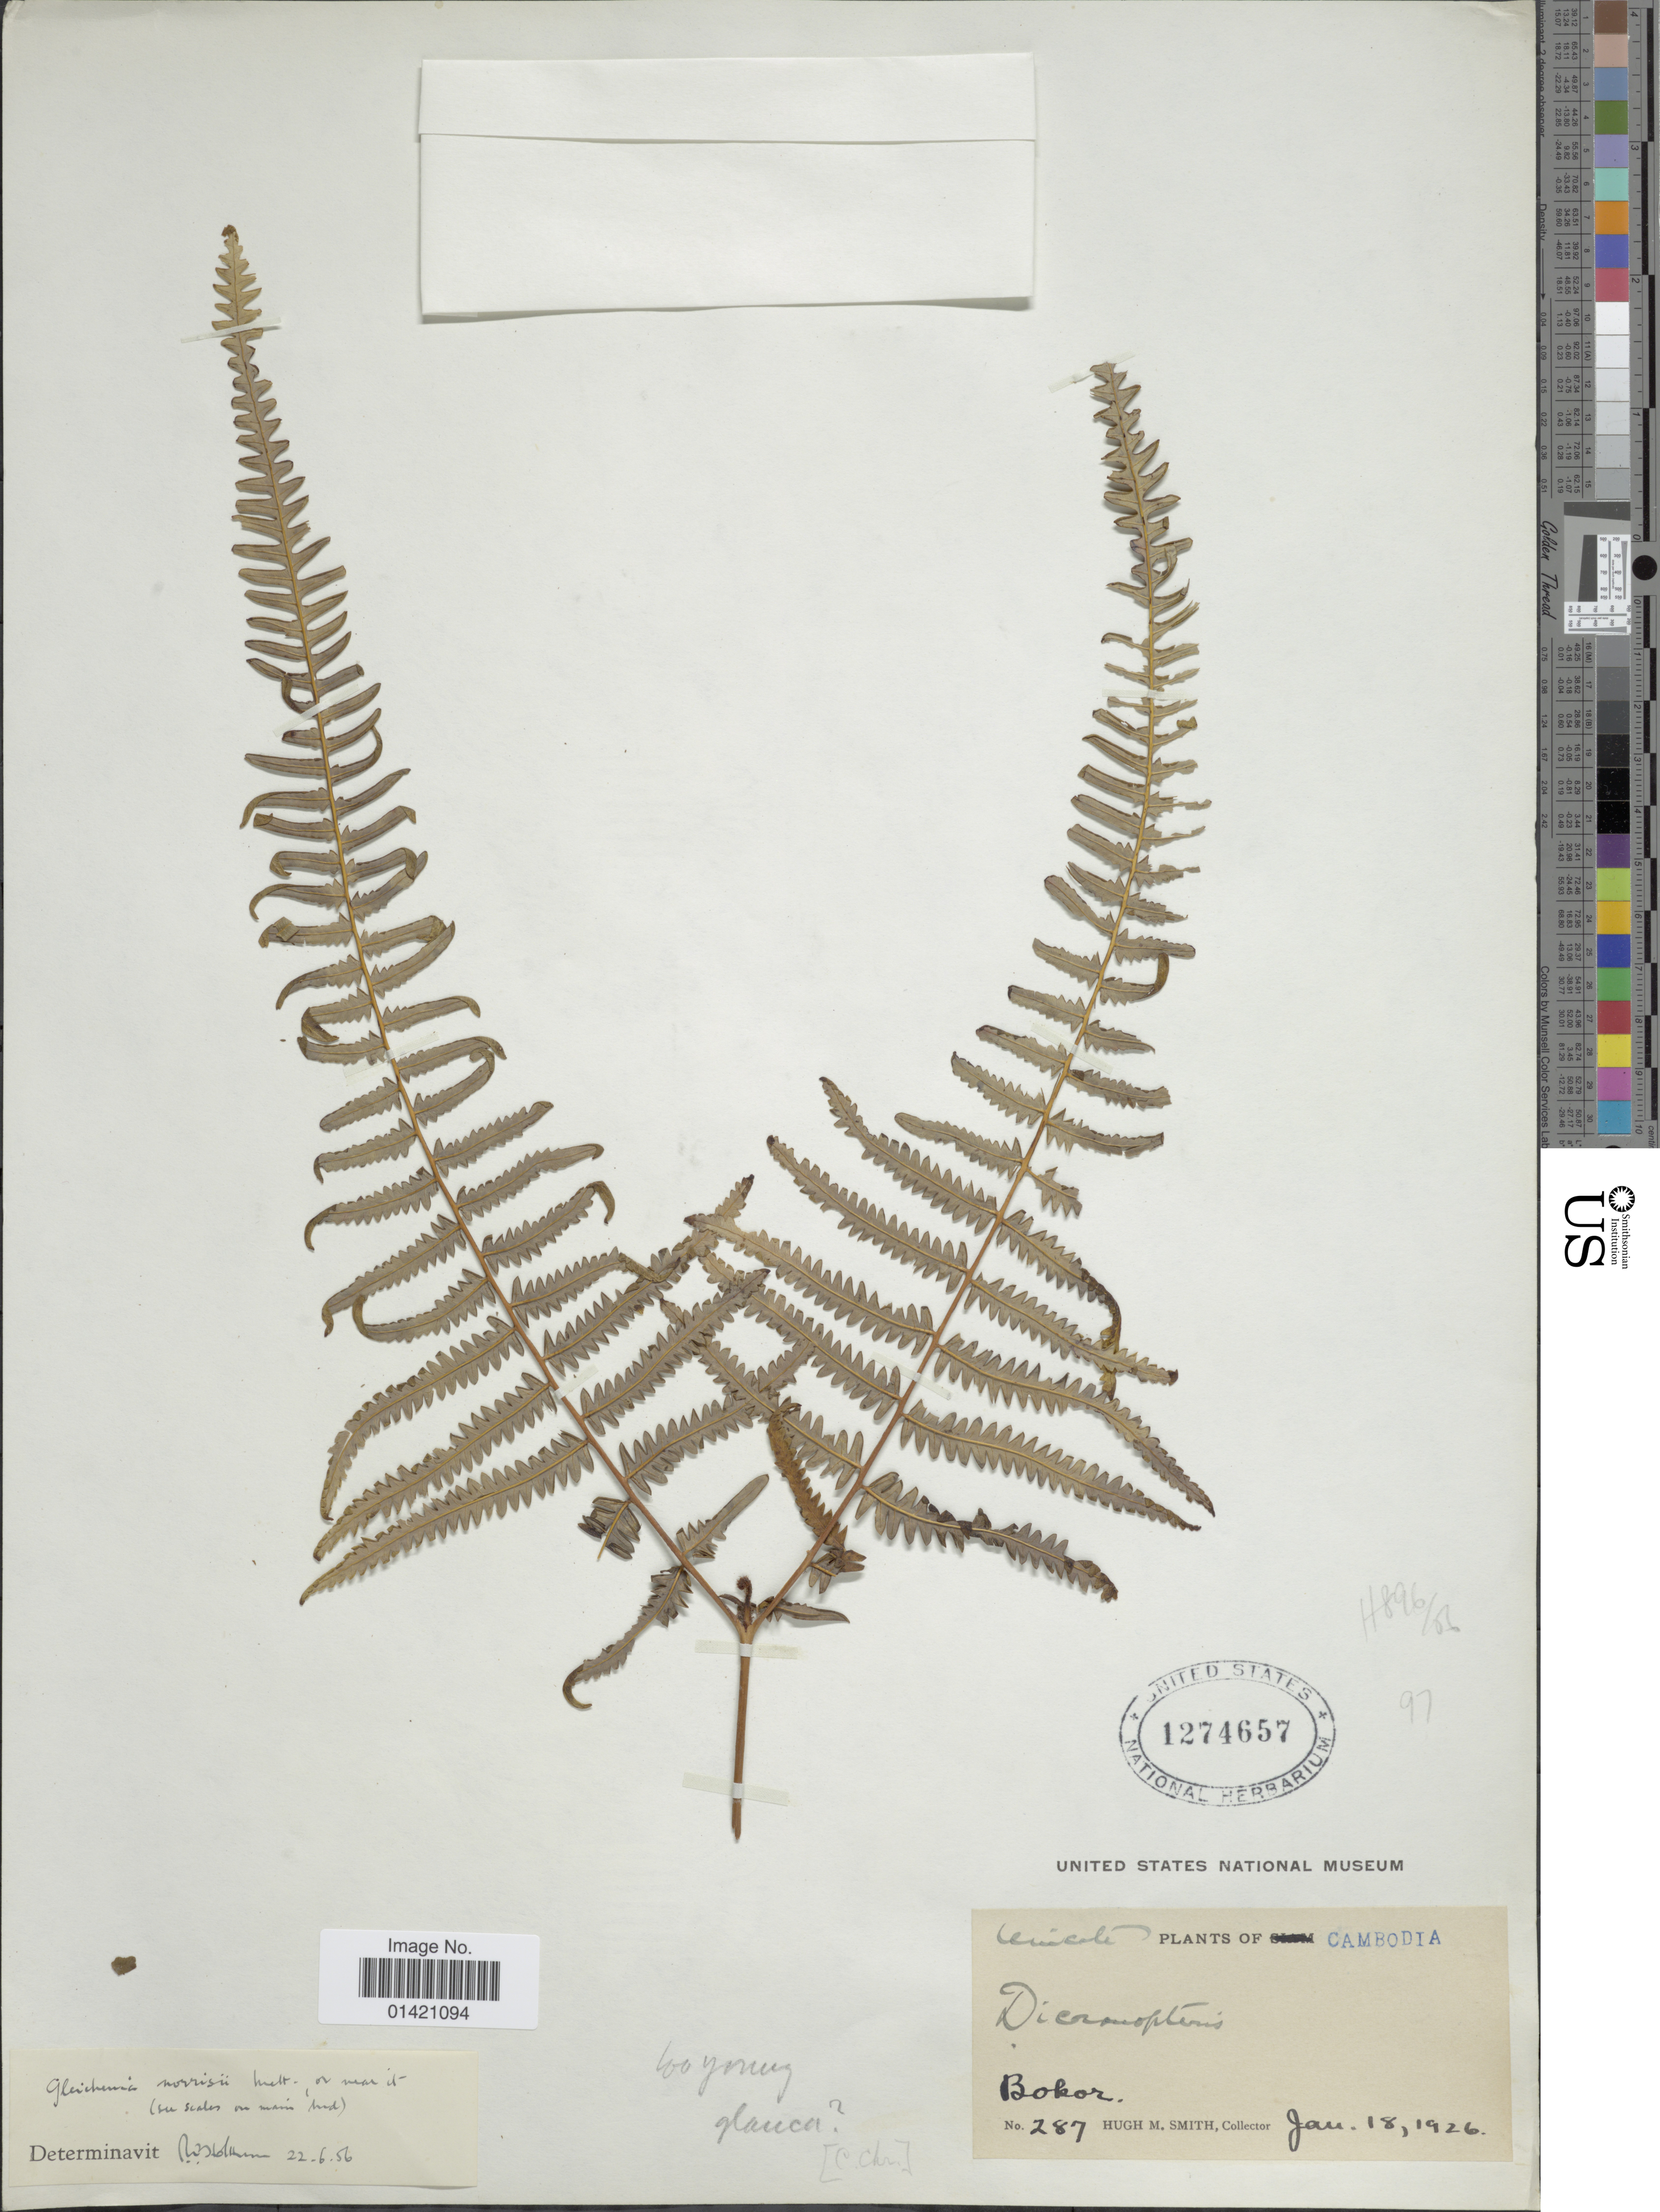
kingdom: Plantae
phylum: Tracheophyta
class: Polypodiopsida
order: Gleicheniales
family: Gleicheniaceae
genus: Diplopterygium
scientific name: Diplopterygium norrisii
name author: (Mett. ex Kuhn) Nakai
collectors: H. M. Smith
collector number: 287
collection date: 1926-01-18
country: Cambodia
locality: Bokor.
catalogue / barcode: US 1274657